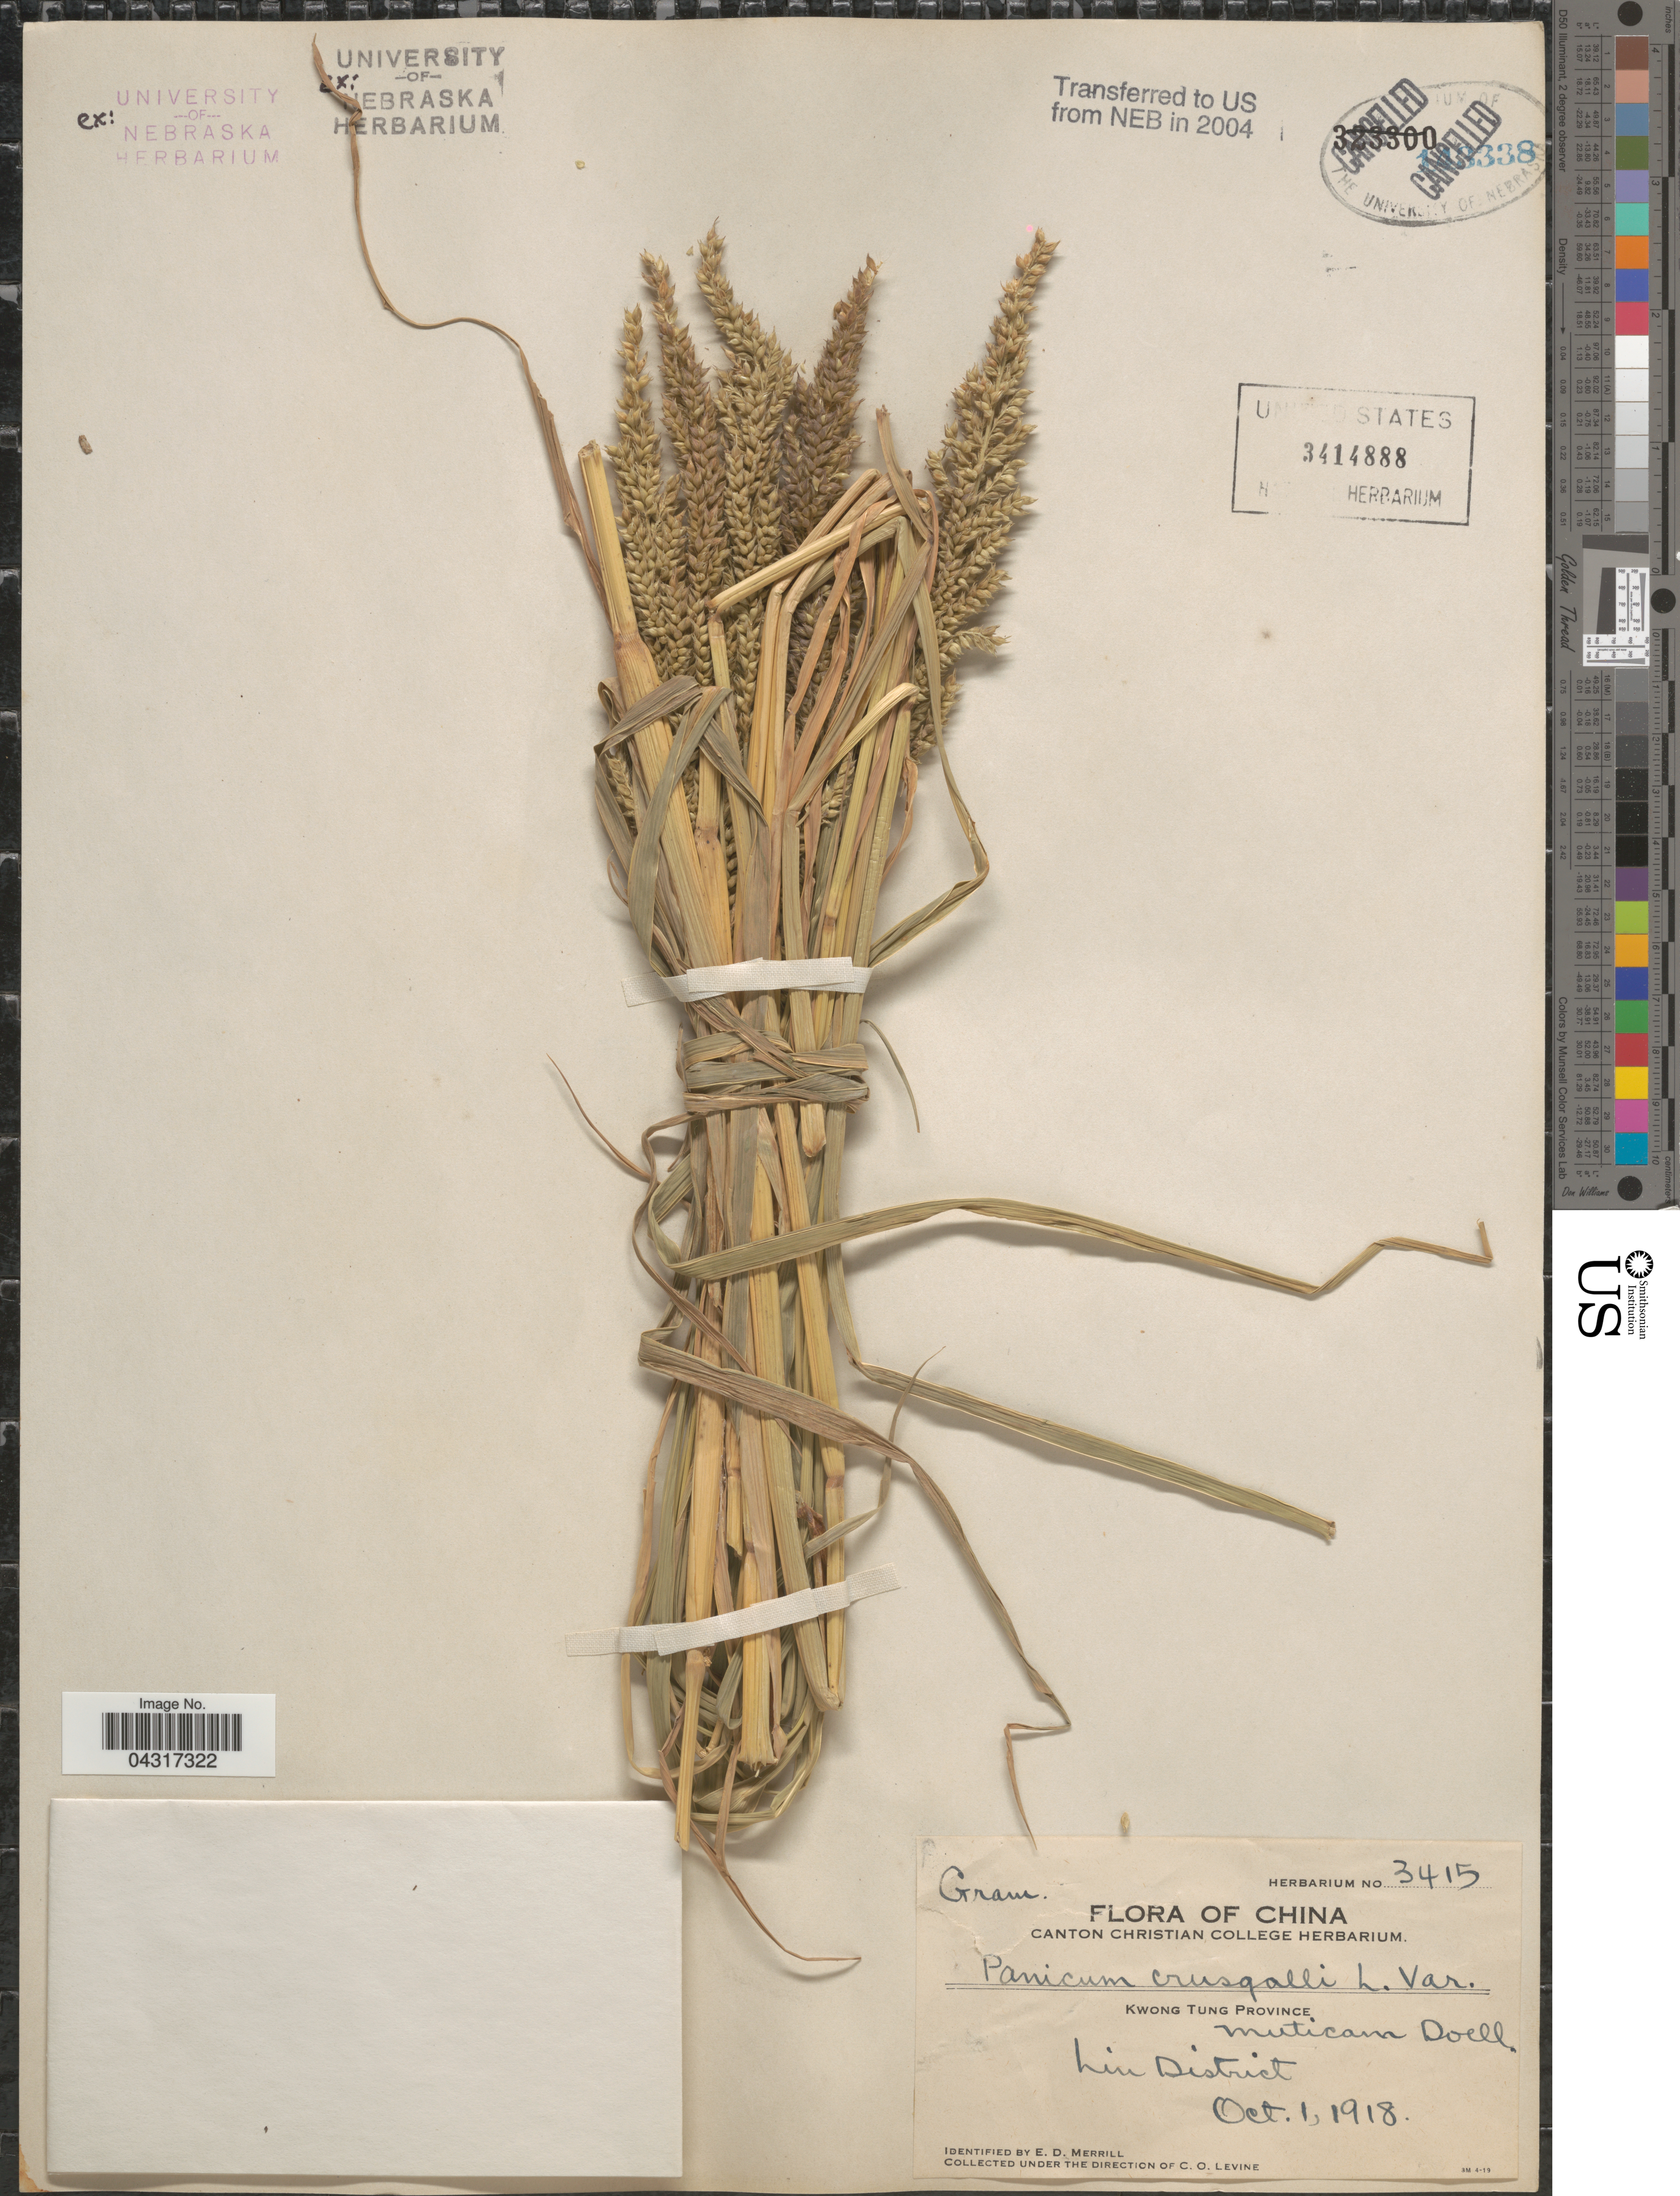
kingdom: Plantae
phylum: Tracheophyta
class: Liliopsida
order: Poales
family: Poaceae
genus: Echinochloa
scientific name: Echinochloa crus-galli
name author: (L.) P. Beauv.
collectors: C. O. Levine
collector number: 3415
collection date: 1918-10-01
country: China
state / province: Guangdong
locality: Kwong Tung Province. Lin District.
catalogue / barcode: US 3414888